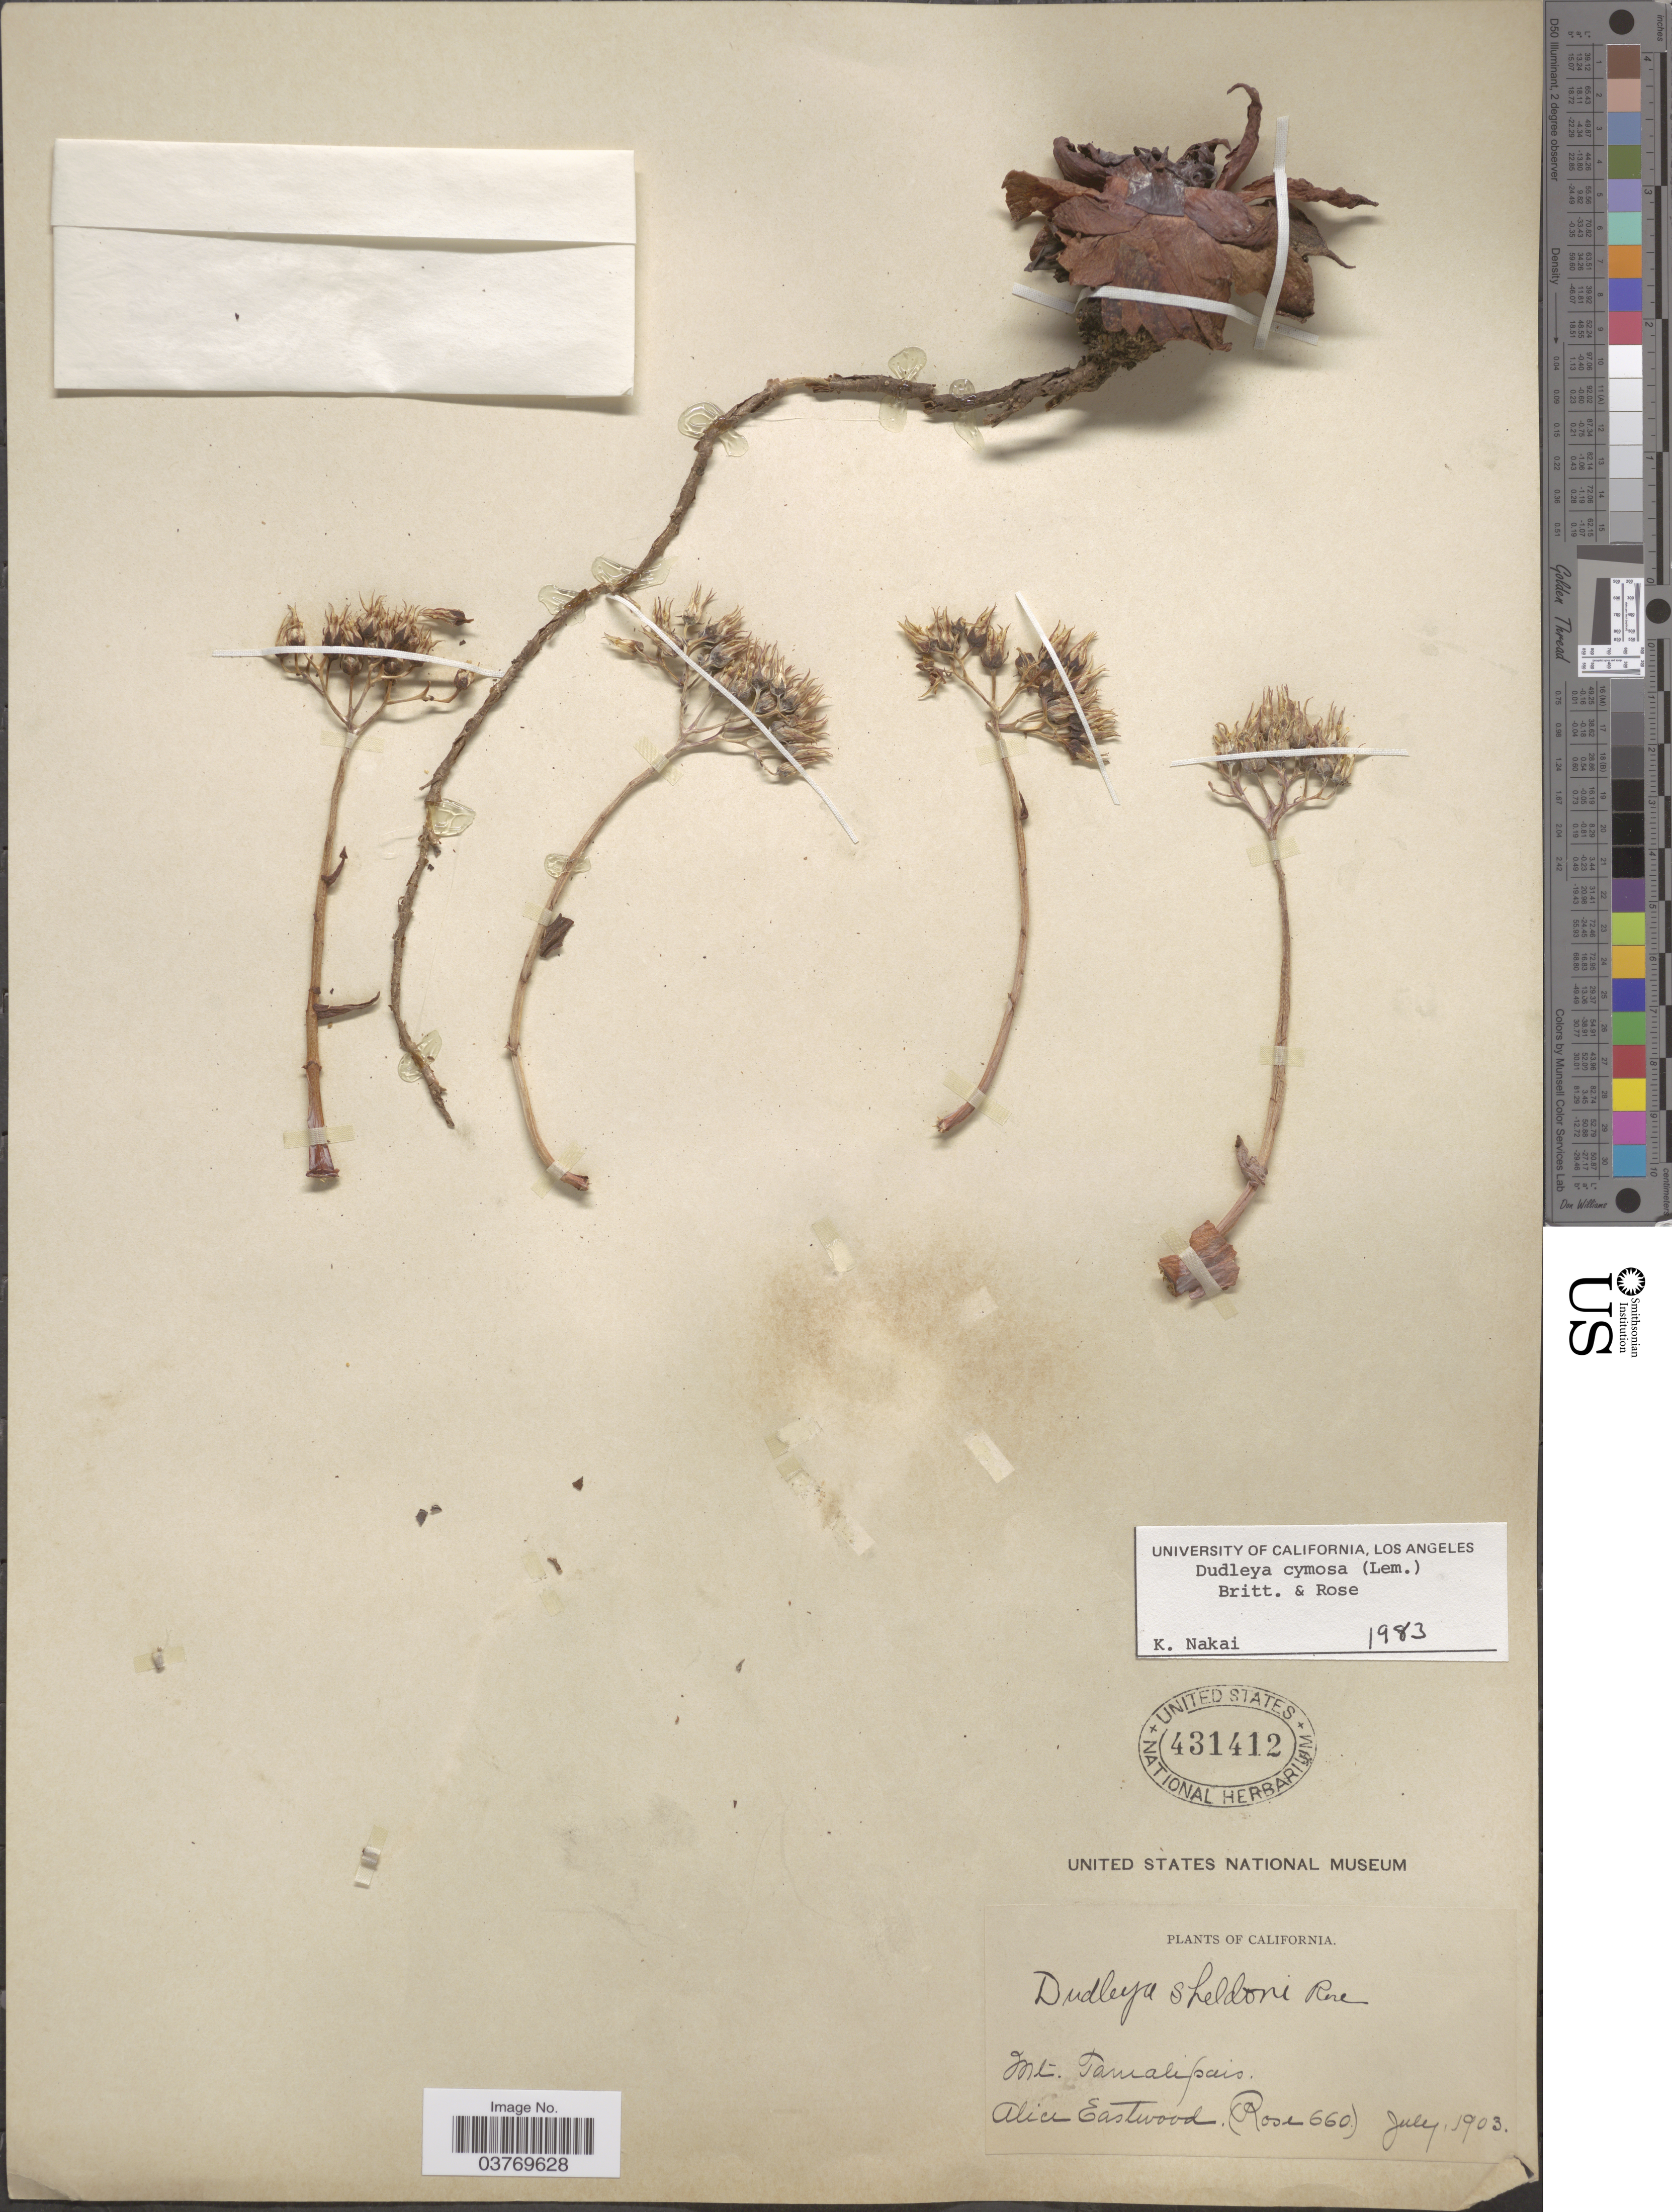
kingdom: Plantae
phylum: Tracheophyta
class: Magnoliopsida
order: Saxifragales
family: Crassulaceae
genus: Dudleya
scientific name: Dudleya cymosa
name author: (Lem.) Britton & Rose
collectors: A. Eastwood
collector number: Rose660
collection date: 1903-07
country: United States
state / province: California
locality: Mt. Tamalepais.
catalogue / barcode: US 431412